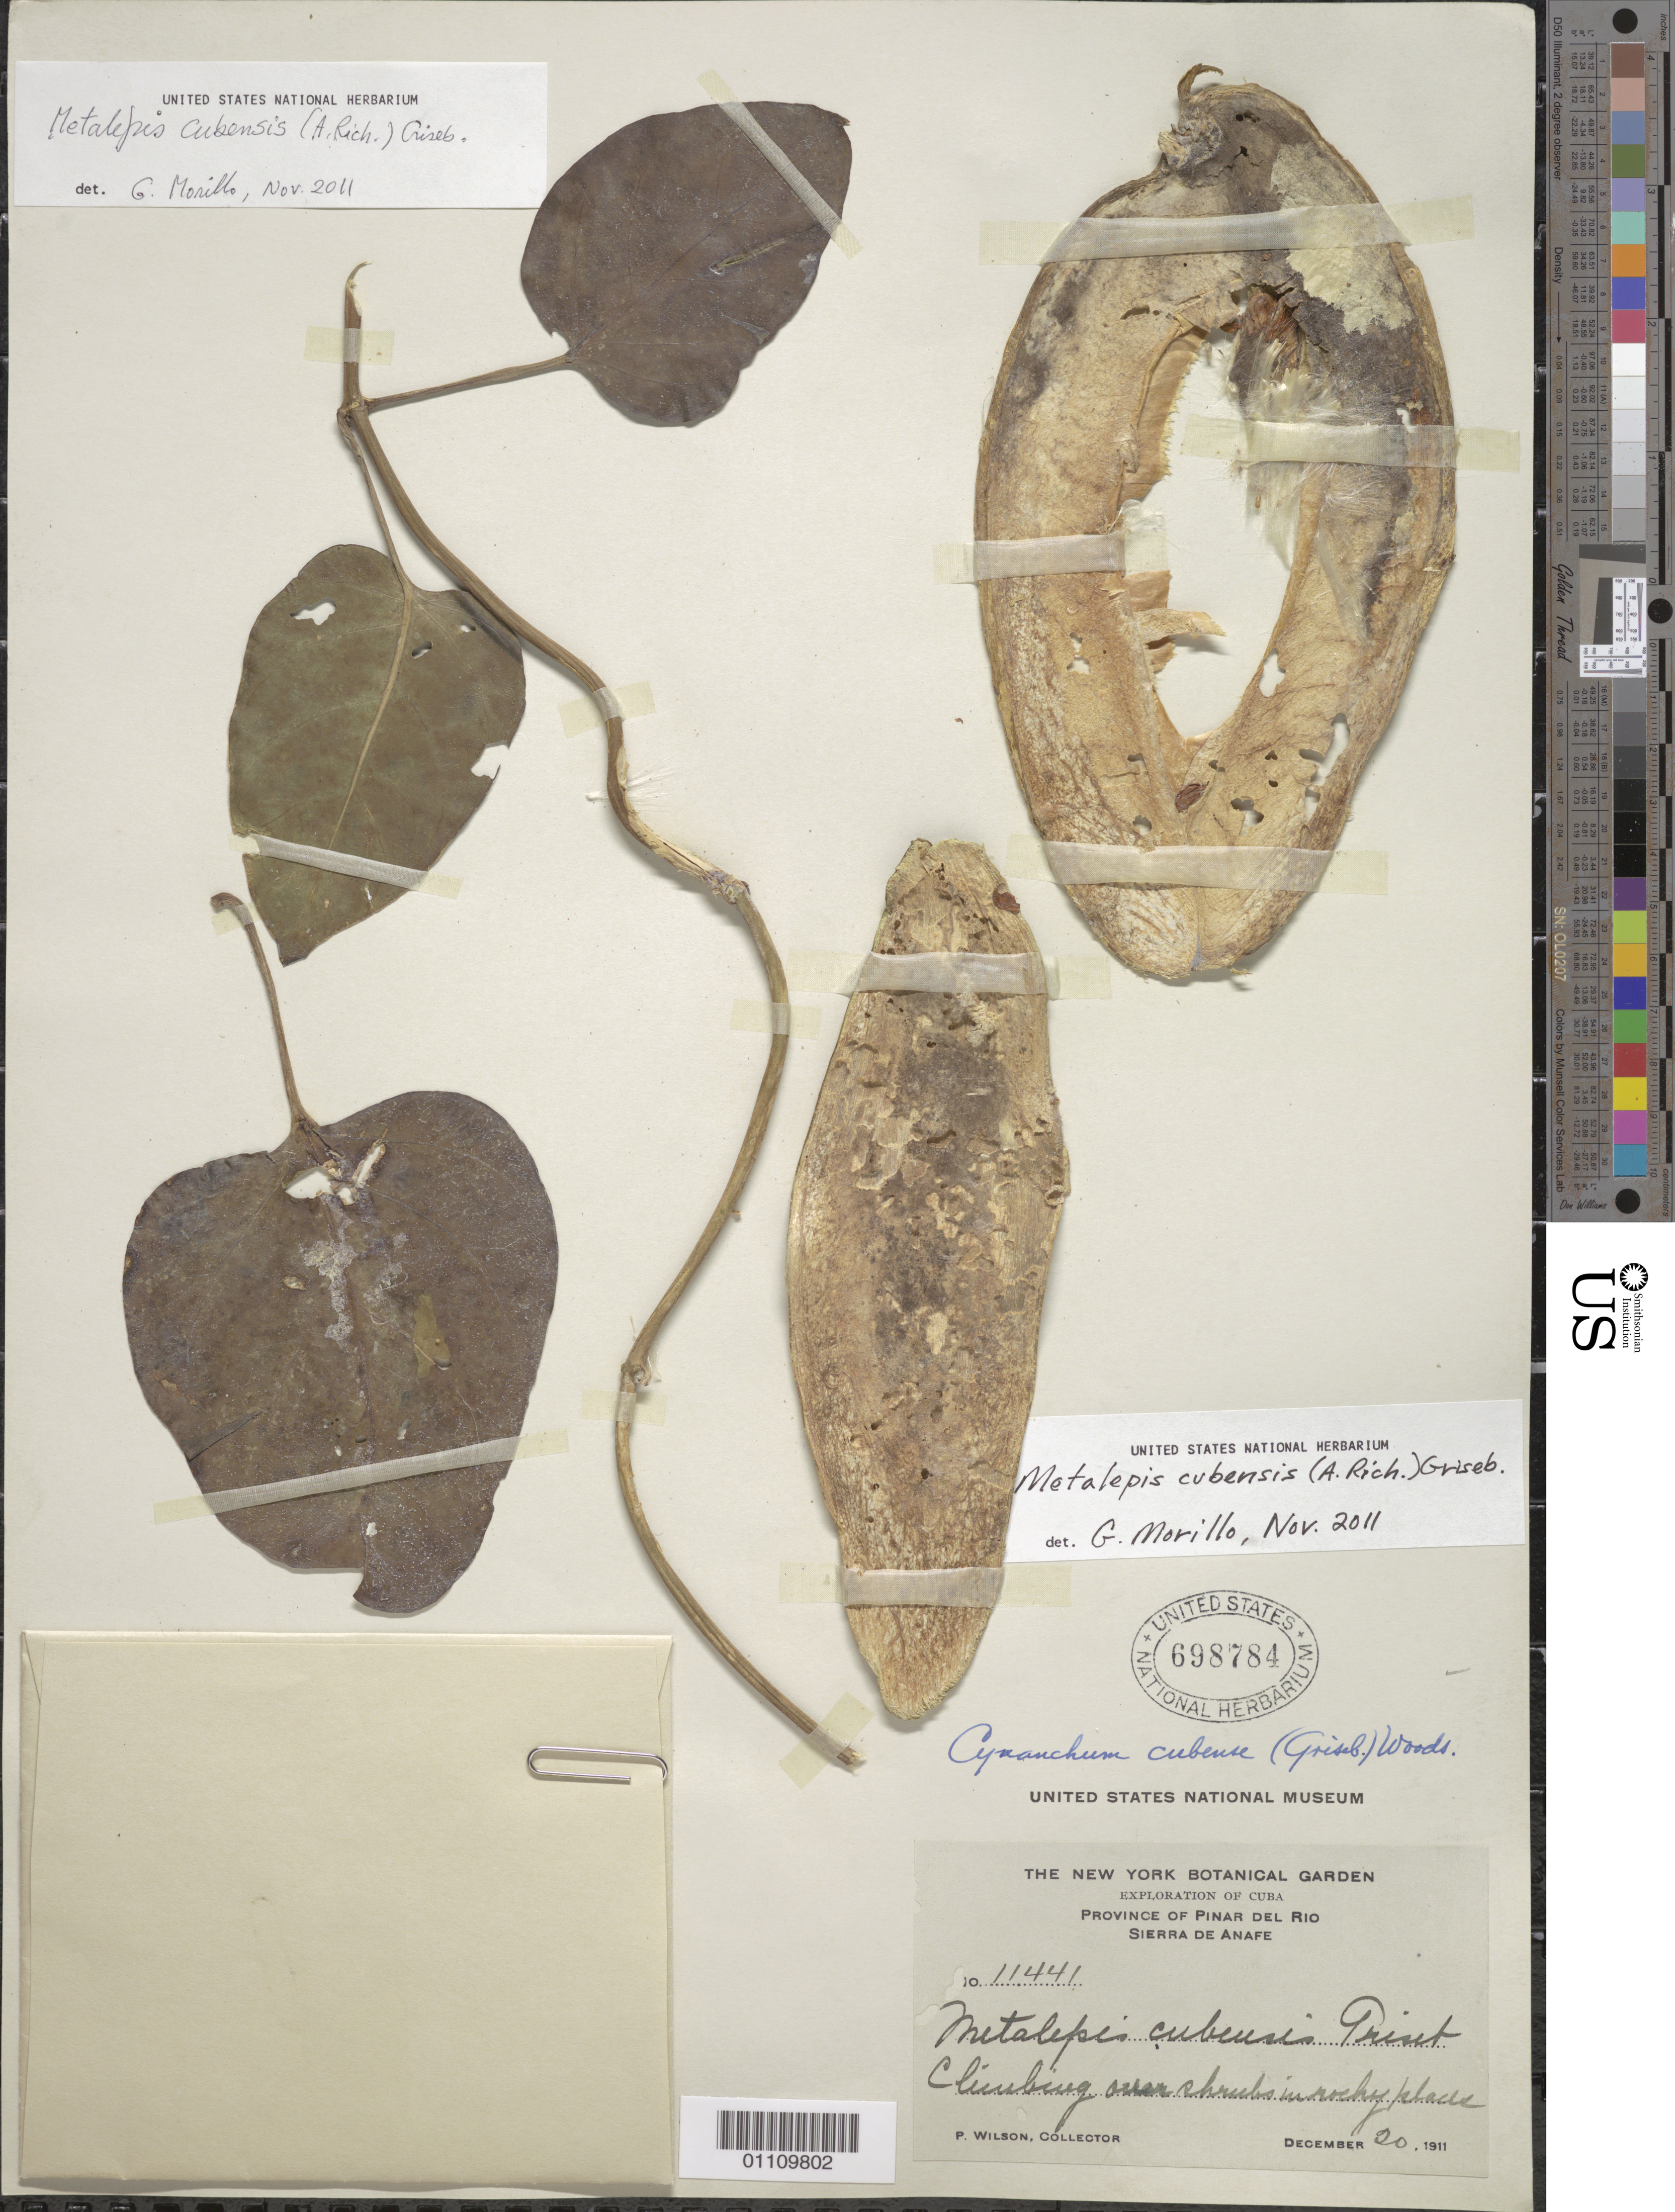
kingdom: Plantae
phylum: Tracheophyta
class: Magnoliopsida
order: Gentianales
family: Apocynaceae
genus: Metalepis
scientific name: Metalepis cubensis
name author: Griseb.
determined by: Morillo, G.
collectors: P. Wilson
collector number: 11441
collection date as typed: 20 Dec 1911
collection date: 1911-12-20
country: Cuba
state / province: Pinar del Río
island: Cuba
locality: Sierra de Anafe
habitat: Climbing over shrubs in rocky places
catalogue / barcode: US 698784